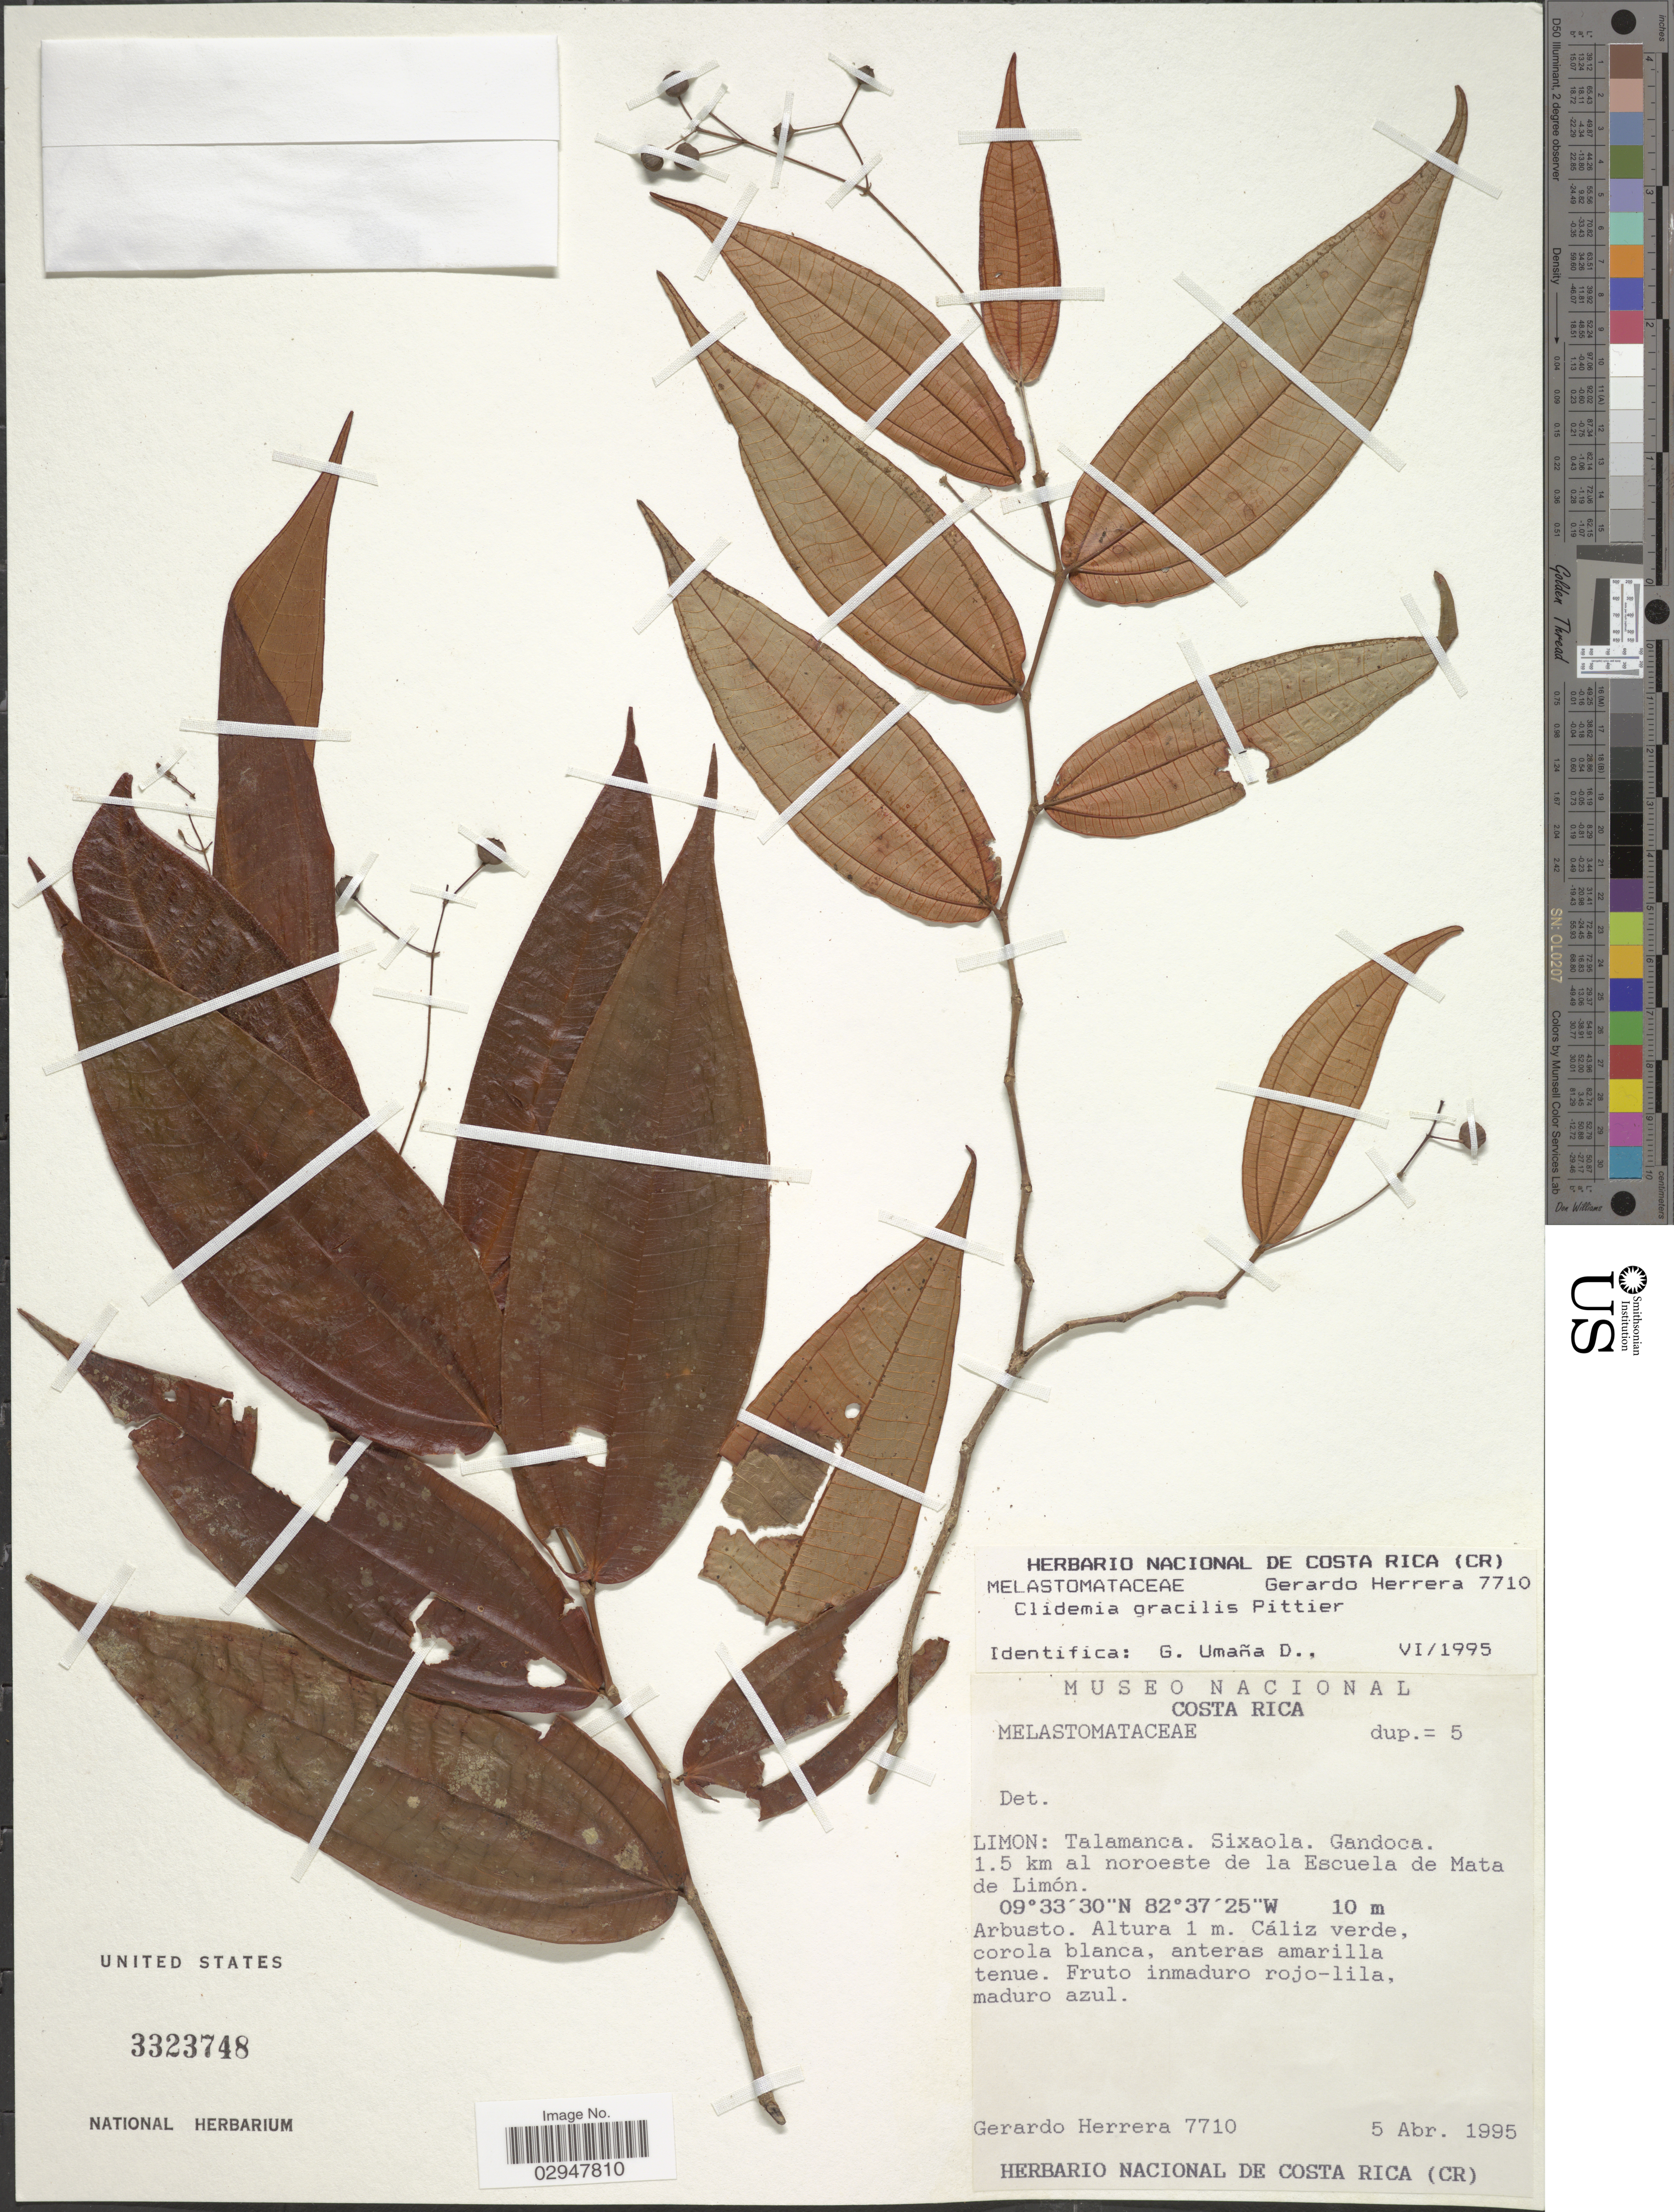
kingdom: Plantae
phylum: Tracheophyta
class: Magnoliopsida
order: Myrtales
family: Melastomataceae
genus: Clidemia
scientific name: Clidemia gracilis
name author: Pittier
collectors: G. Herrera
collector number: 7710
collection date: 1995-04-05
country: Costa Rica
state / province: Limón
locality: Talamanca, Sixaola, Gandoca 1.5 km al noroeste de la Escuela de Mata de Limón.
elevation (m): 10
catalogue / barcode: US 3323748